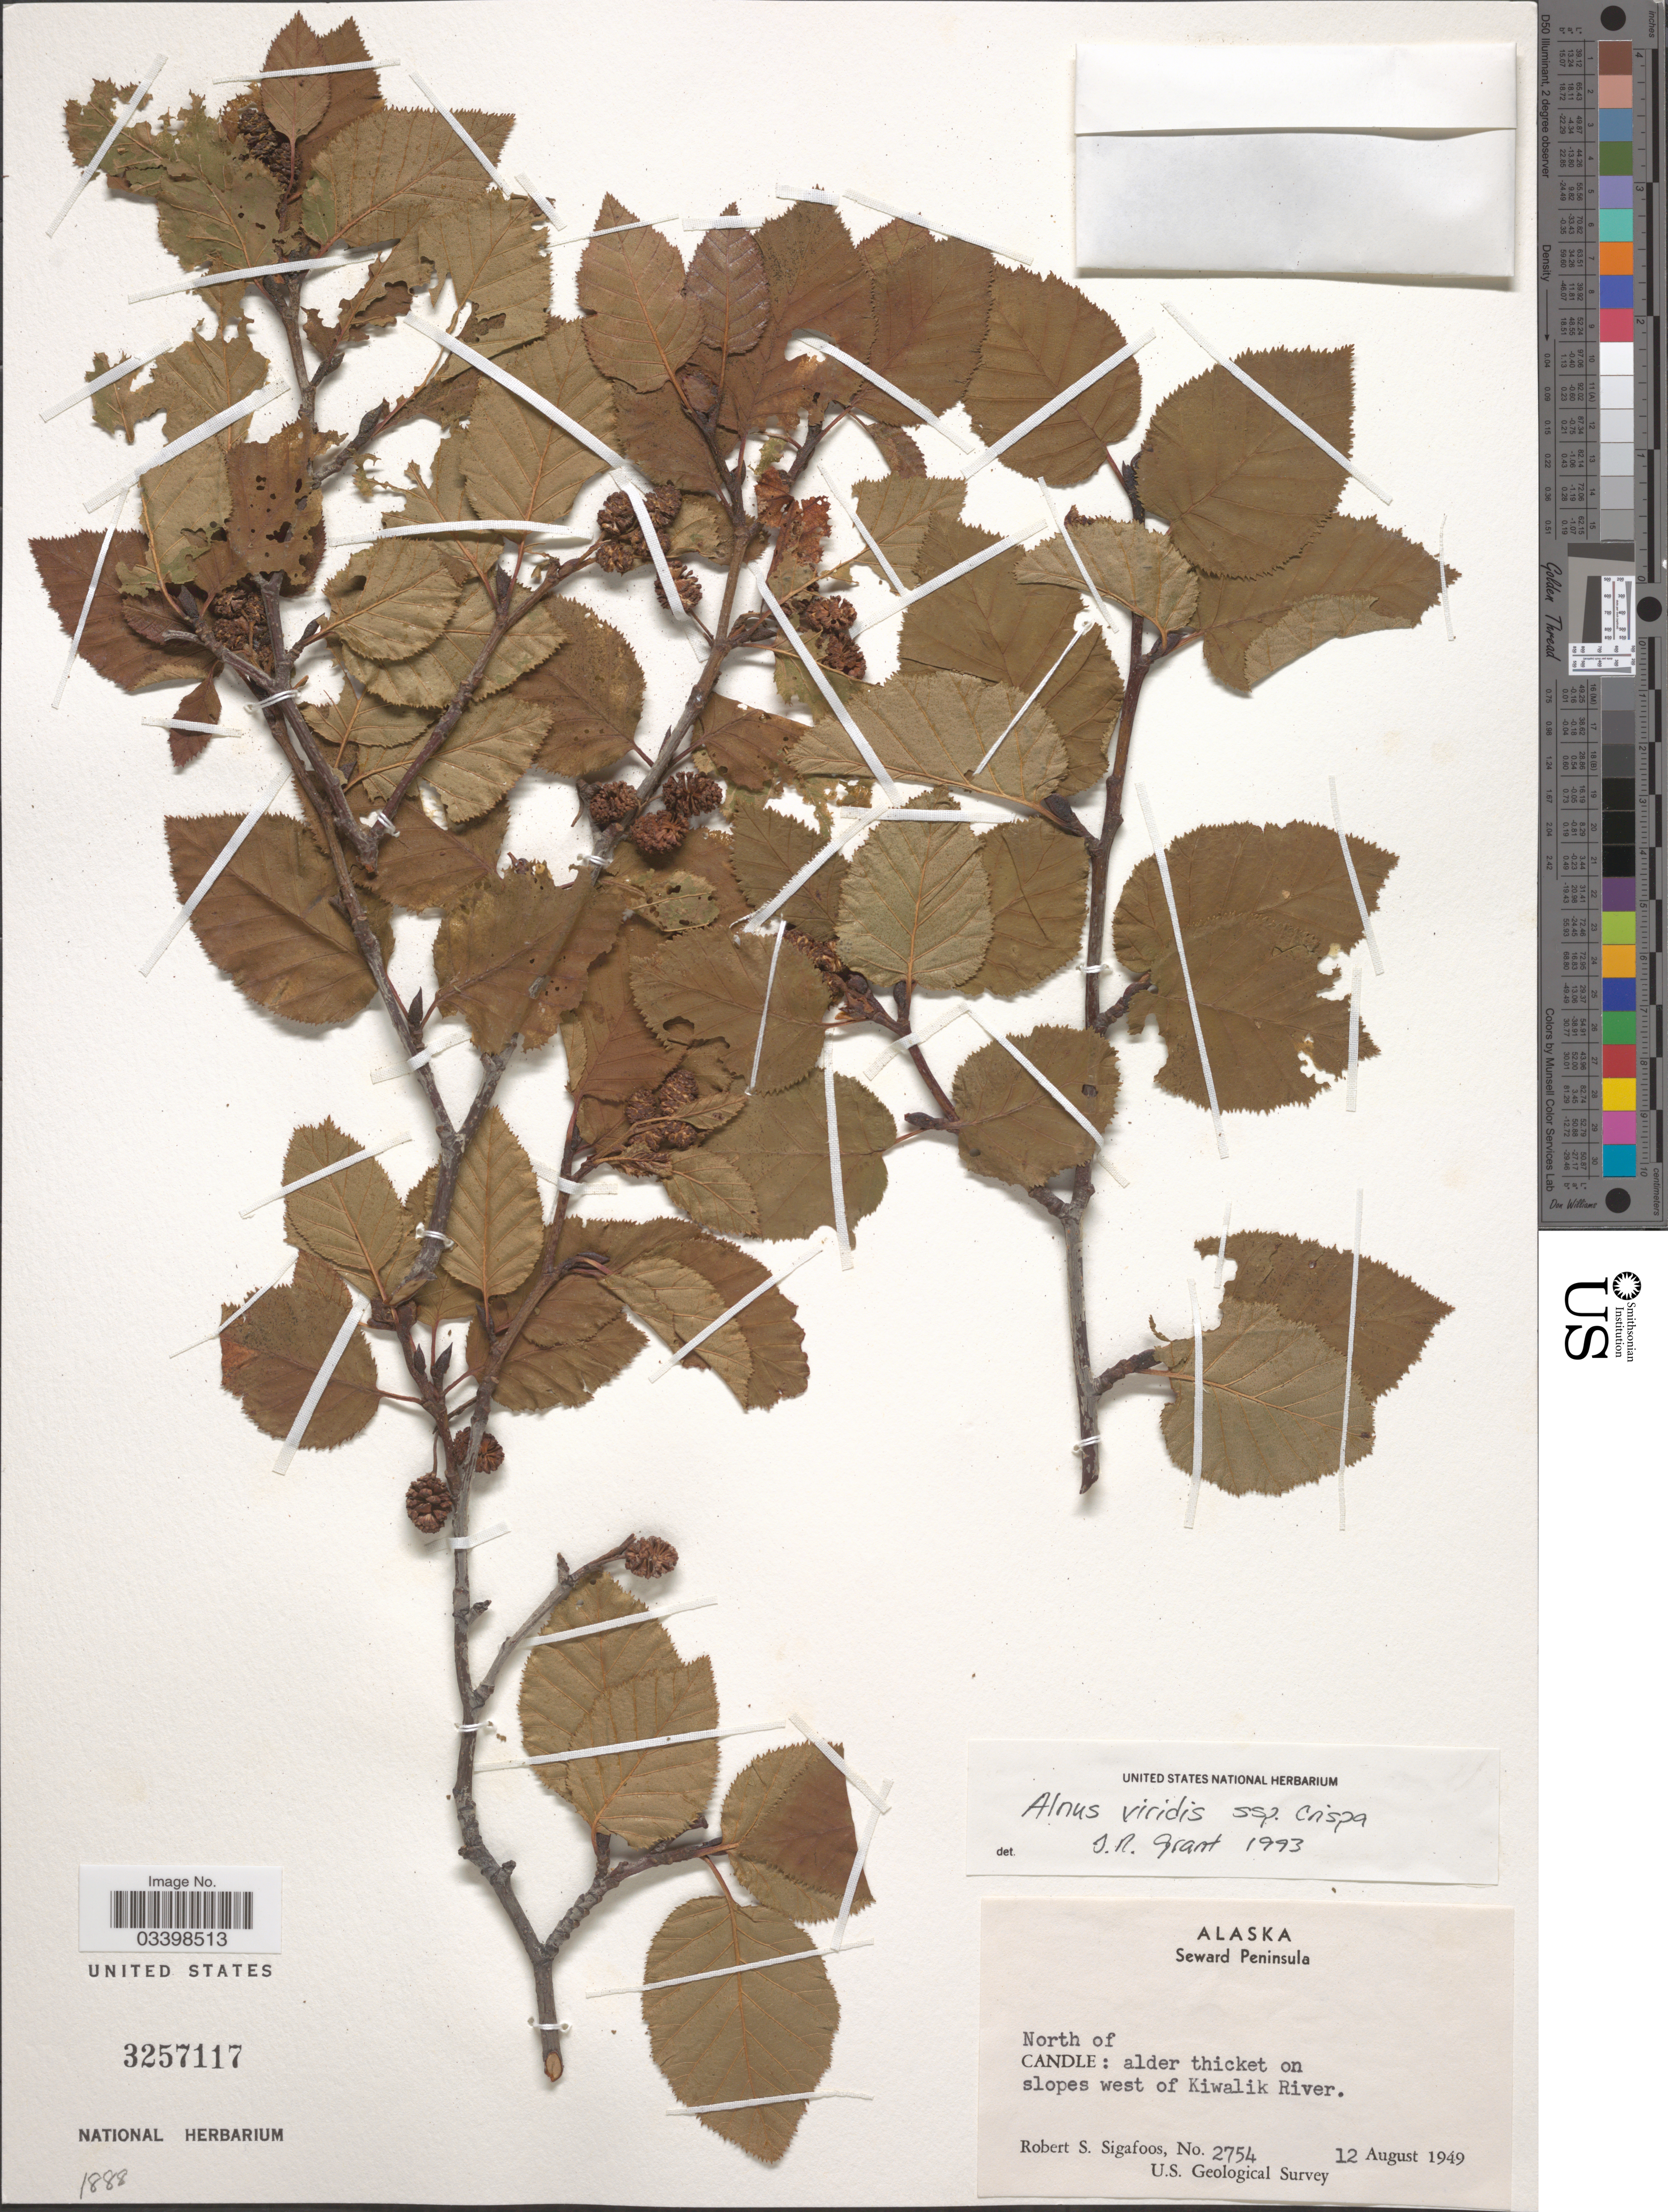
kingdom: Plantae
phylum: Tracheophyta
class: Magnoliopsida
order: Fagales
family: Betulaceae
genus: Alnus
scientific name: Alnus viridis subsp. crispa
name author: (Aiton) Turrill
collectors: R. Sigafoos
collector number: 2754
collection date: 1949-08-12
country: United States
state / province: Alaska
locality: Seward Peninsula. North of Candle: alder thicket on slopes west of Kiwalik River.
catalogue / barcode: US 3257117